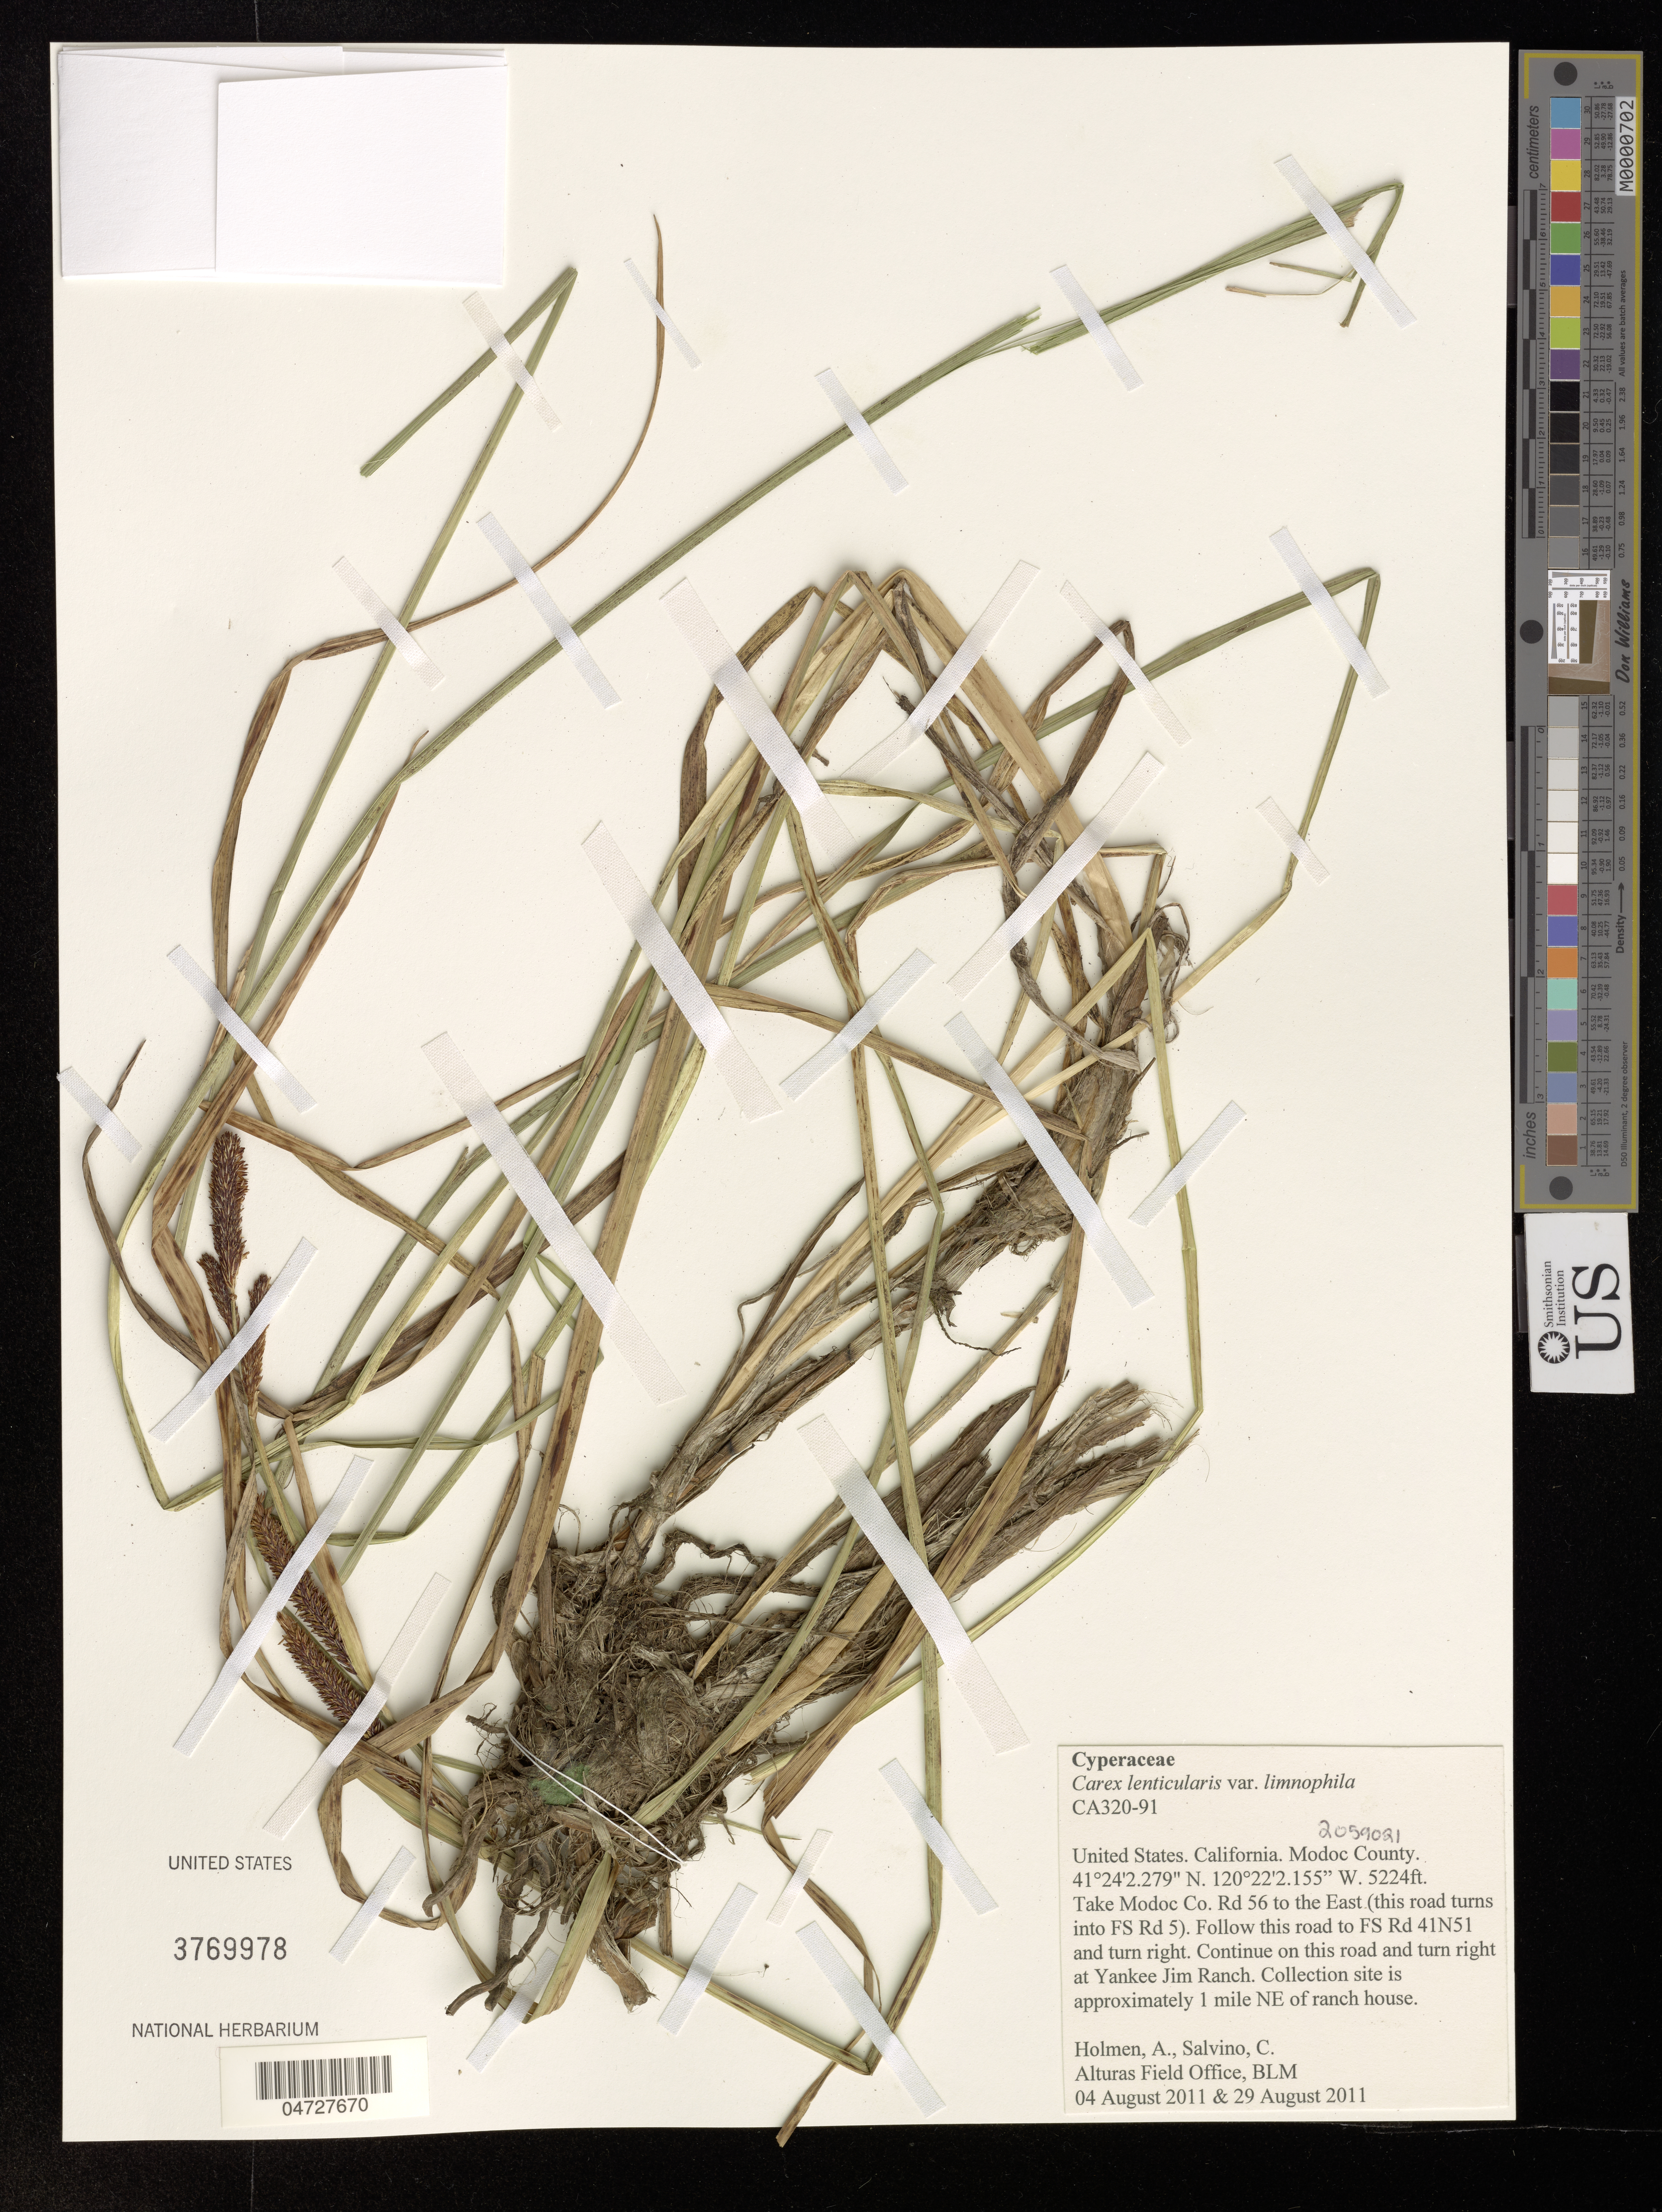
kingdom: Plantae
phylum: Tracheophyta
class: Liliopsida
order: Poales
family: Cyperaceae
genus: Carex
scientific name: Carex lenticularis var. limnophila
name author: (Holm) Cronq.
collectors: A. Holmen & C. Salvino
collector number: CA320-91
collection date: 2011-08-04/2011-08-29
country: United States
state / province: California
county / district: Modoc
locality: Modoc County. Take Modoc Co. Rd 56 to the East (this road turns into FS Rd 5). Follow this road to FS Rd 41N51 and turn right. Continue on this road and turn right at Yankee Jim Ranch, Collection site is approximately 1 mile NE of ranch house.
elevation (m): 1592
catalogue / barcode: US 3769978